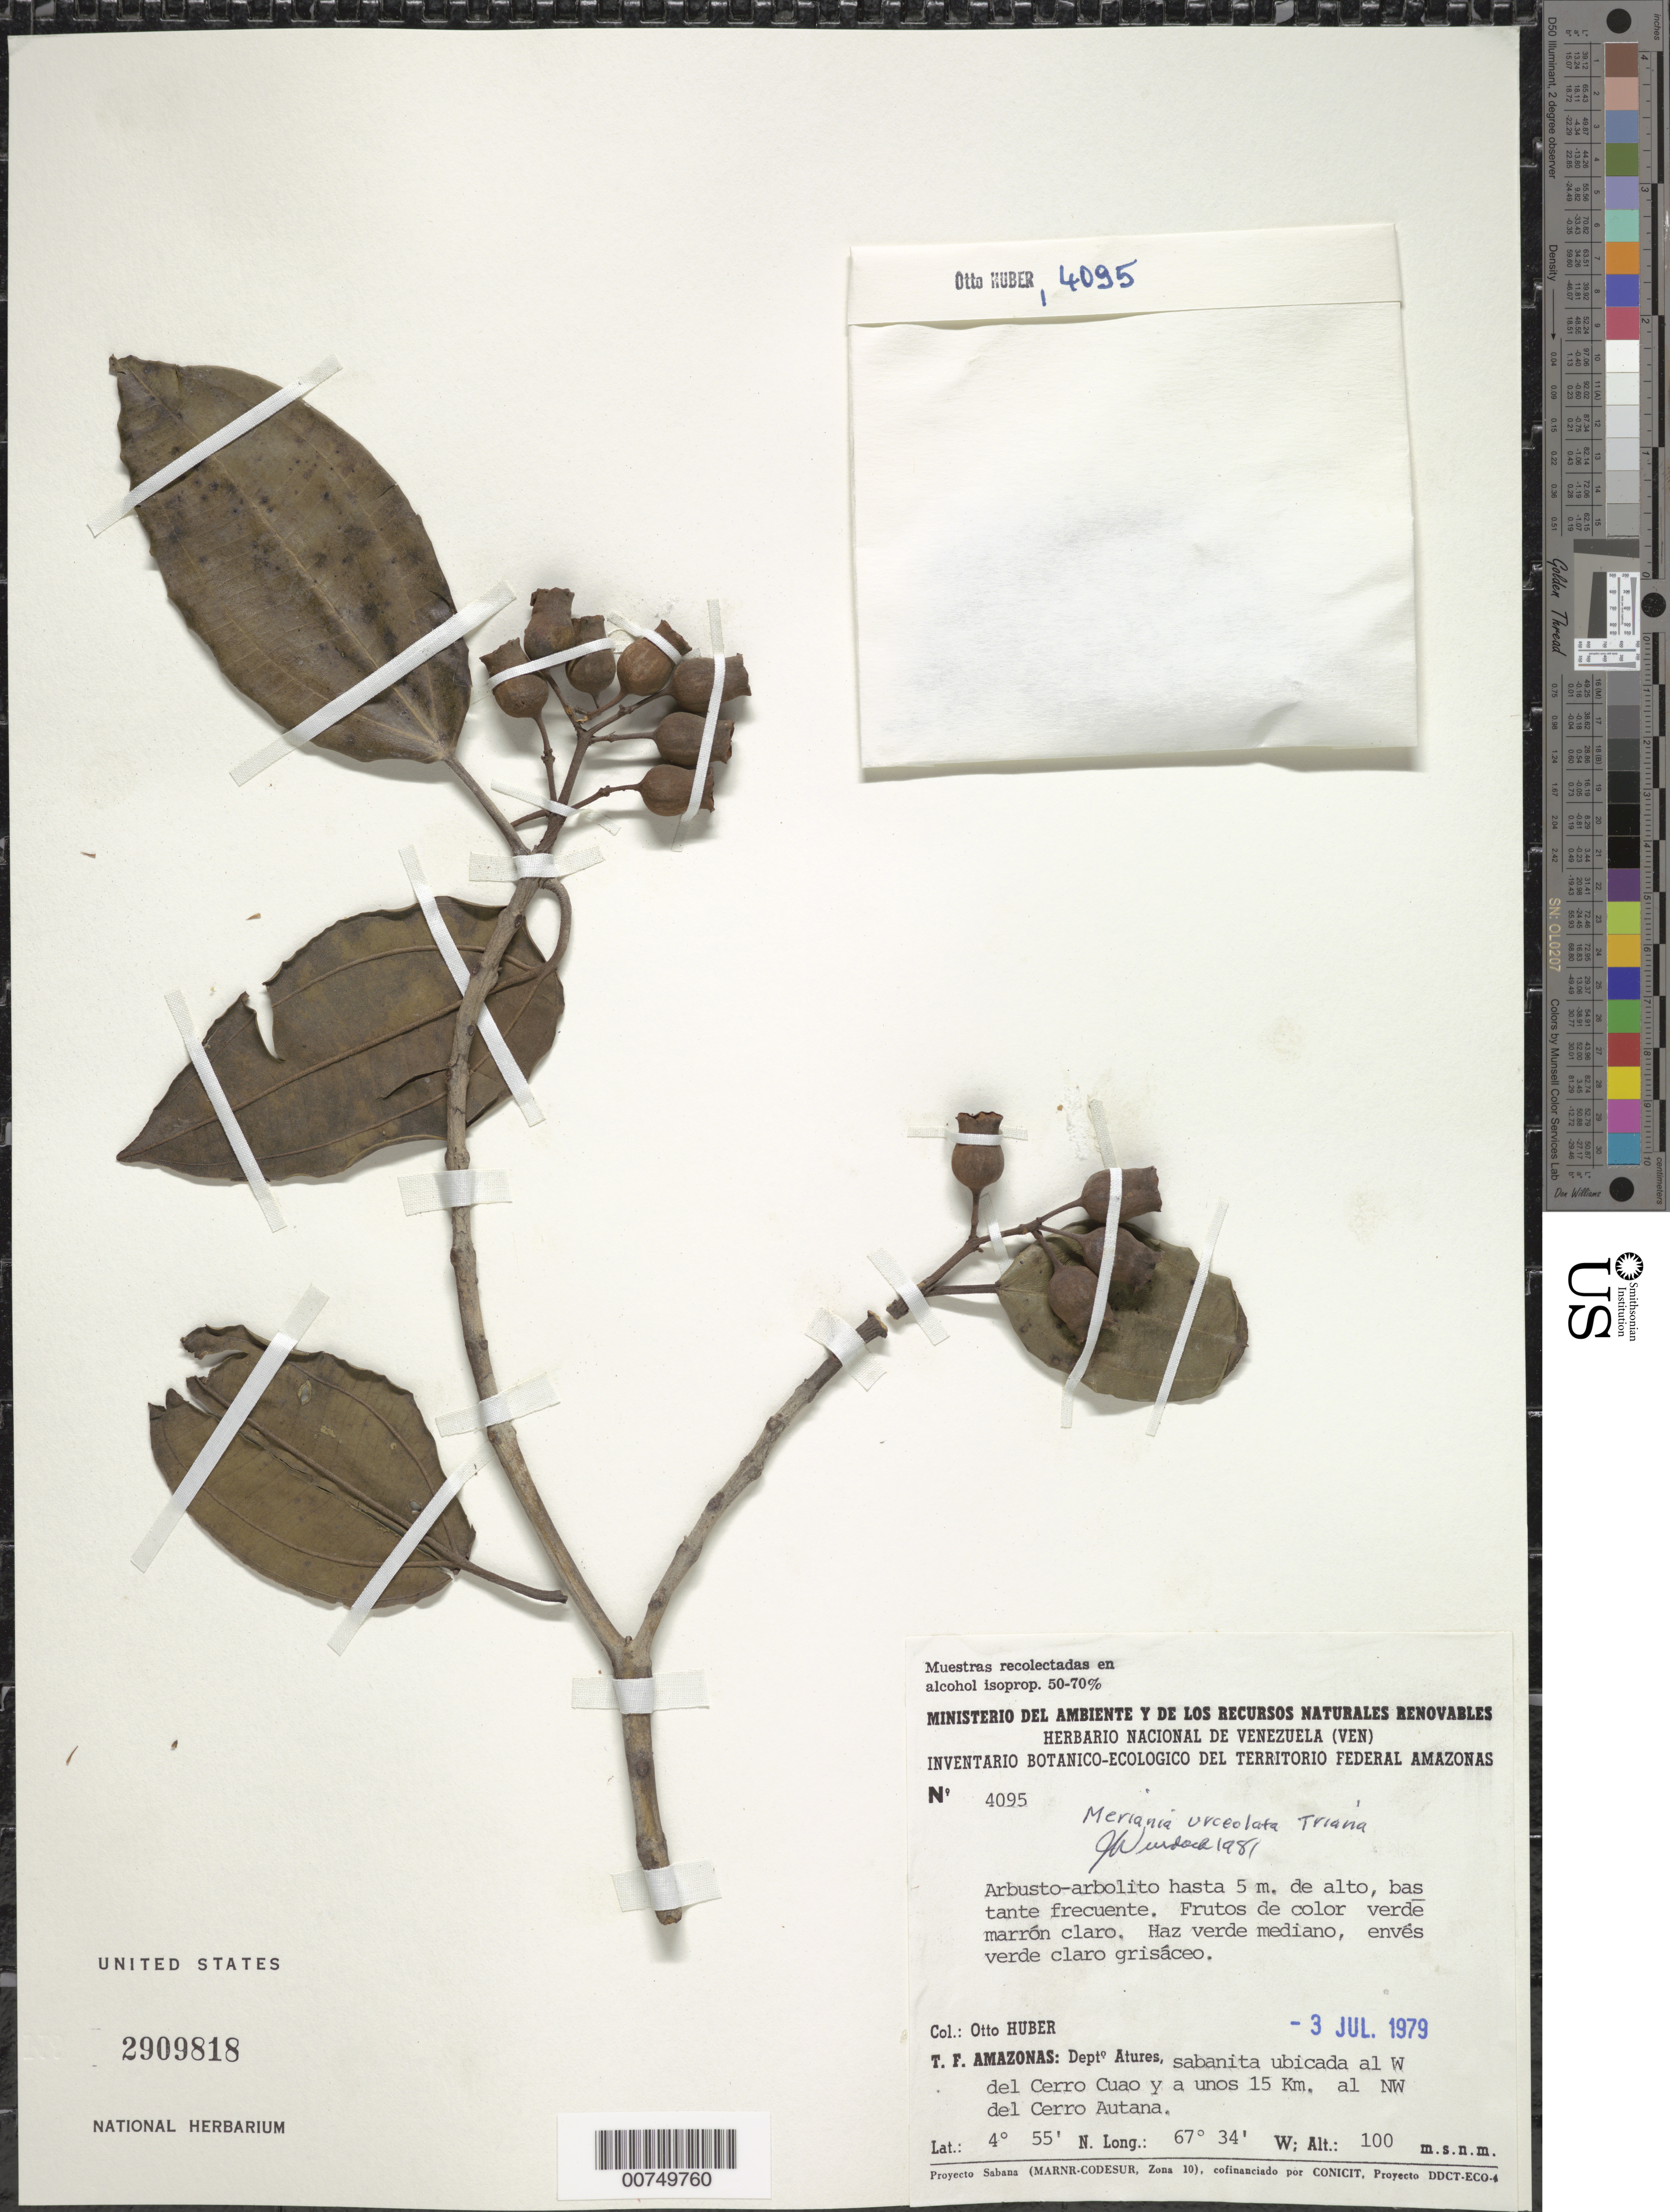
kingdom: Plantae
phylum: Tracheophyta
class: Magnoliopsida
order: Myrtales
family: Melastomataceae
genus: Meriania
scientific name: Meriania urceolata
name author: Triana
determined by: Wurdack, John J., (US), US (UNITED STATES)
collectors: O. Huber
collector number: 4095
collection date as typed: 3-Jul-79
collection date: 1979-07-03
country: Venezuela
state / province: Amazonas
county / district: Atures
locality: Cerro Autana, W of, 15 km NW of Cerro Autana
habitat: Small savanna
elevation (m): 100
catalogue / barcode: US 2909818